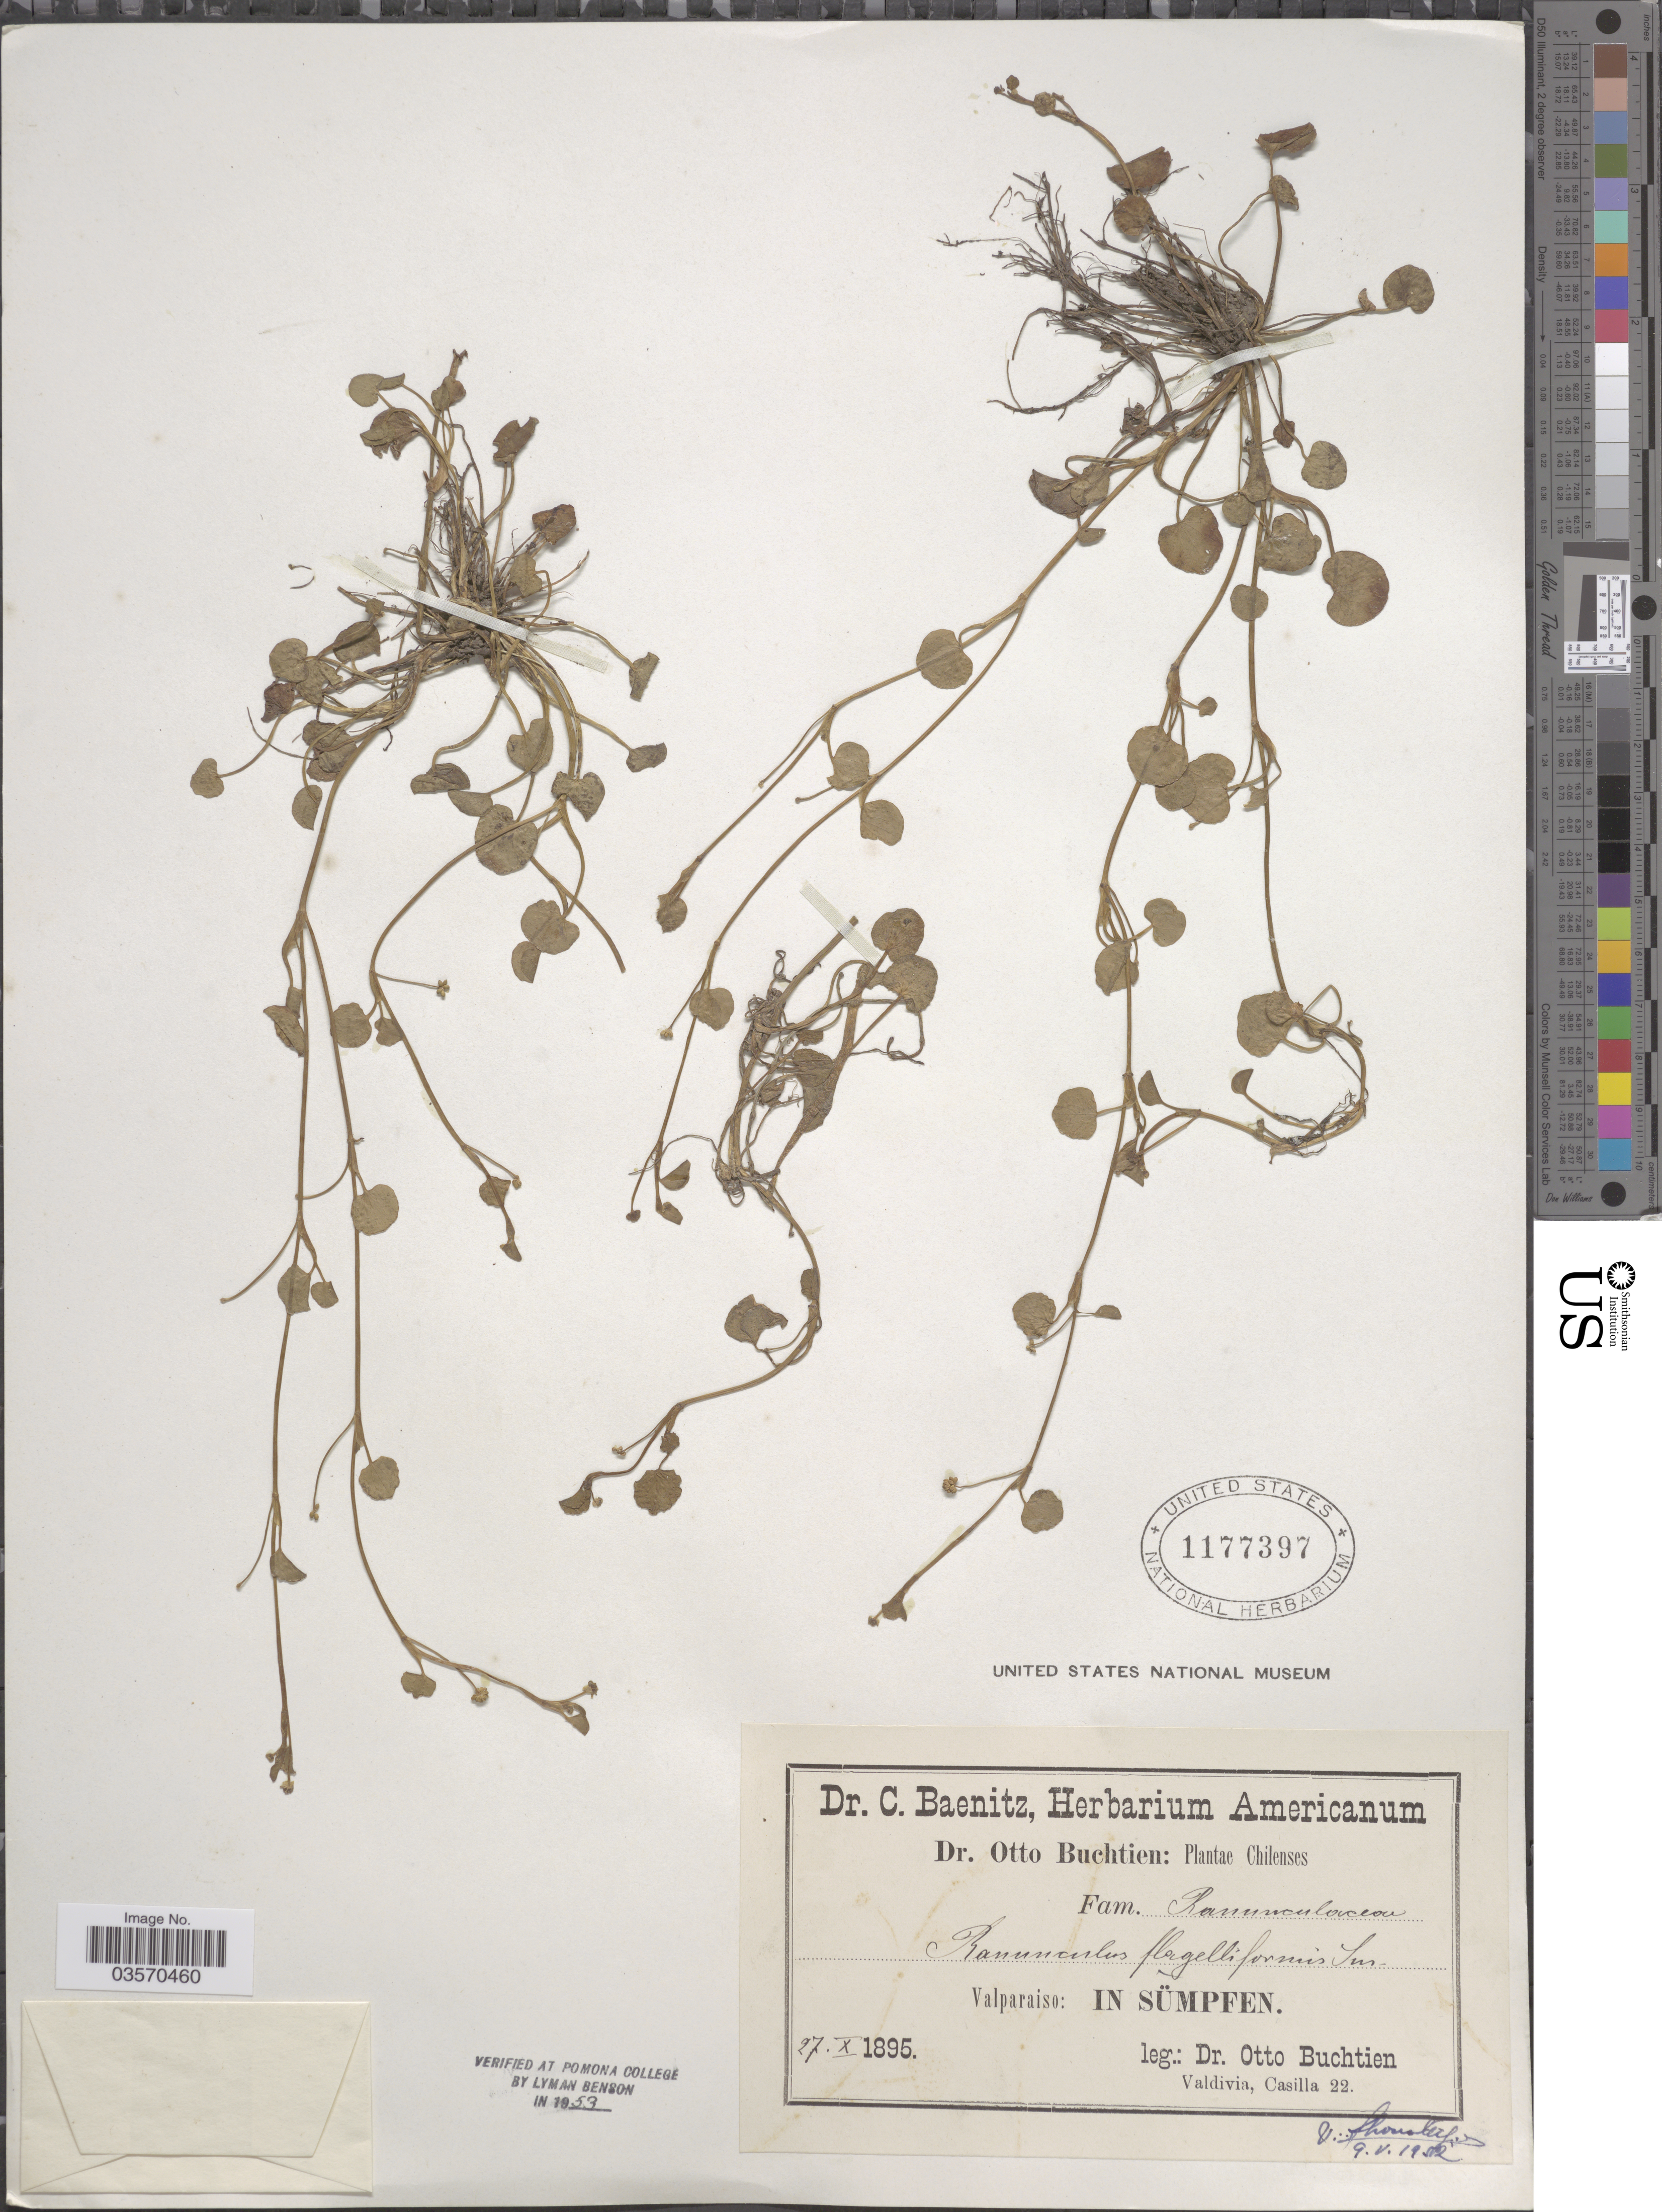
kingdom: Plantae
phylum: Tracheophyta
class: Magnoliopsida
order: Ranunculales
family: Ranunculaceae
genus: Ranunculus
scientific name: Ranunculus flagelliformis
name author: Sm.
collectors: O. Buchtien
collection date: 1895-10-27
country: Chile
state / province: Valparaíso (V)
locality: In Sümpfen.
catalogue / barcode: US 1177397